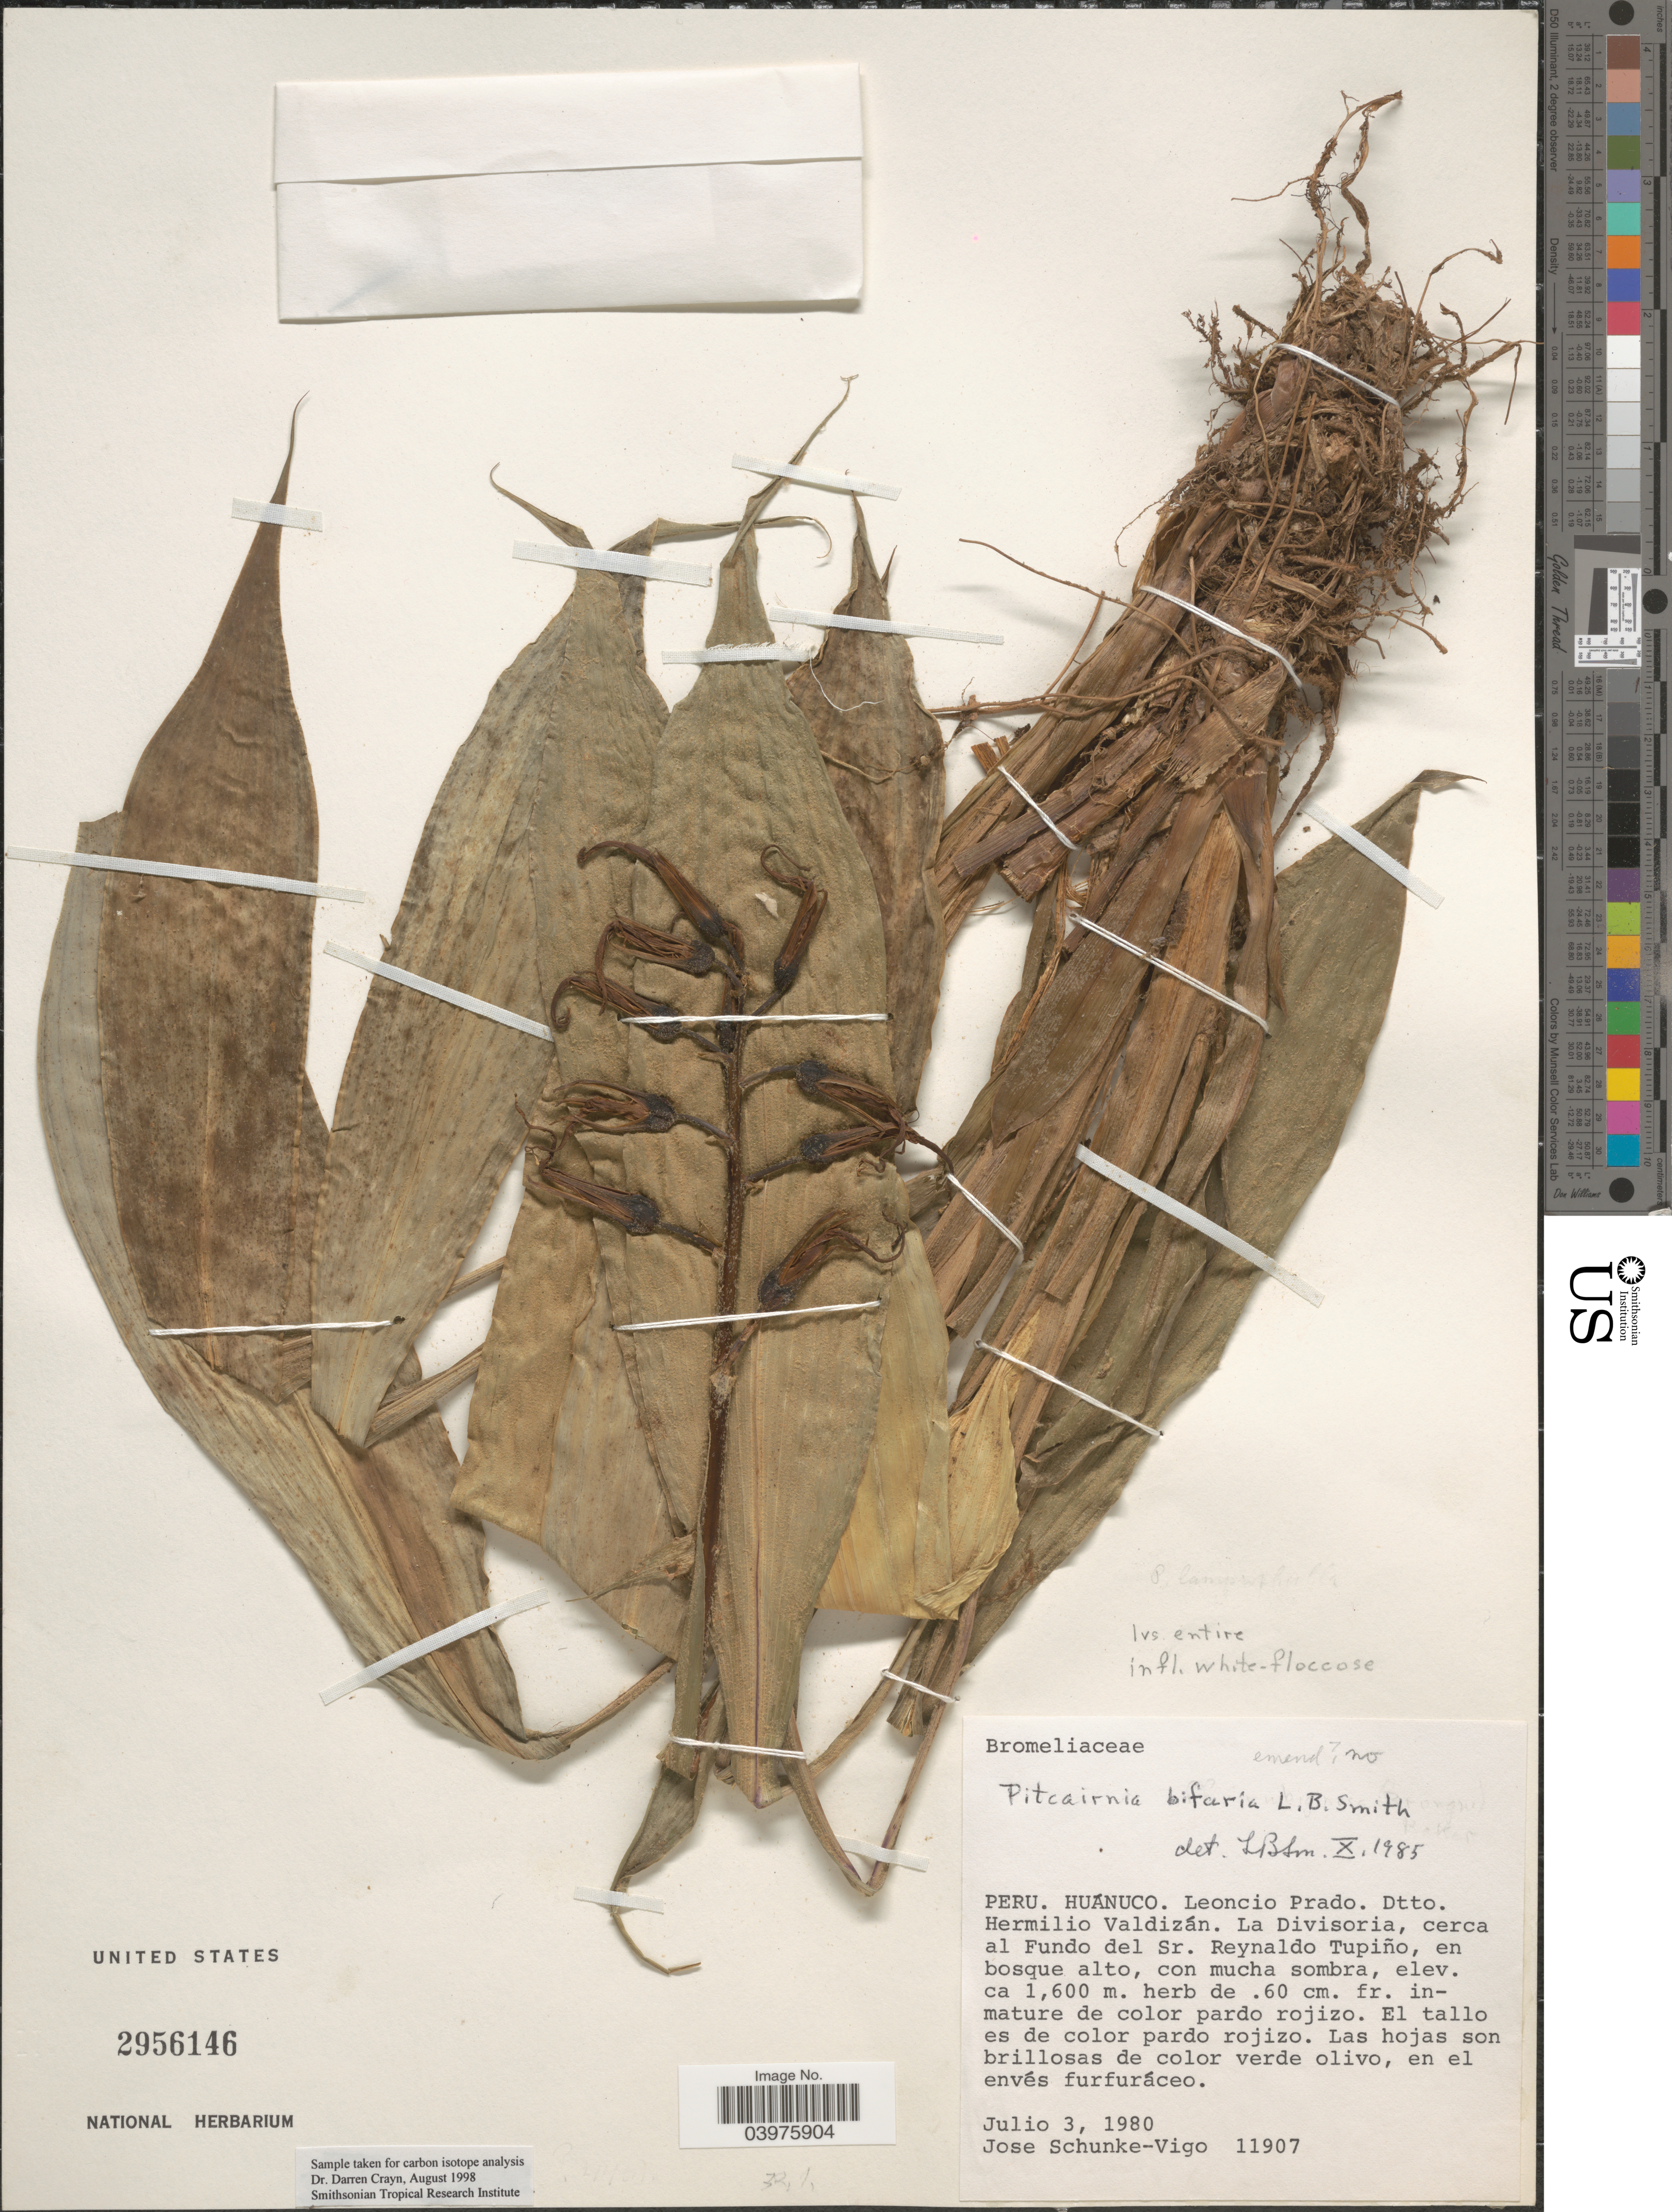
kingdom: Plantae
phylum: Tracheophyta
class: Liliopsida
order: Poales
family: Bromeliaceae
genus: Pitcairnia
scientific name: Pitcairnia bifaria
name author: L.B. Sm.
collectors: J. Schunke Vigo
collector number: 11907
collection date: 1980-07-03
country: Peru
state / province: Huánuco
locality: Leoncio Prado. Dtto. Hermilio Valdizán. La Divisoria, cerca al Fundo del Sr. Reynaldo Tupiño.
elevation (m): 1600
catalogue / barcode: US 2956146